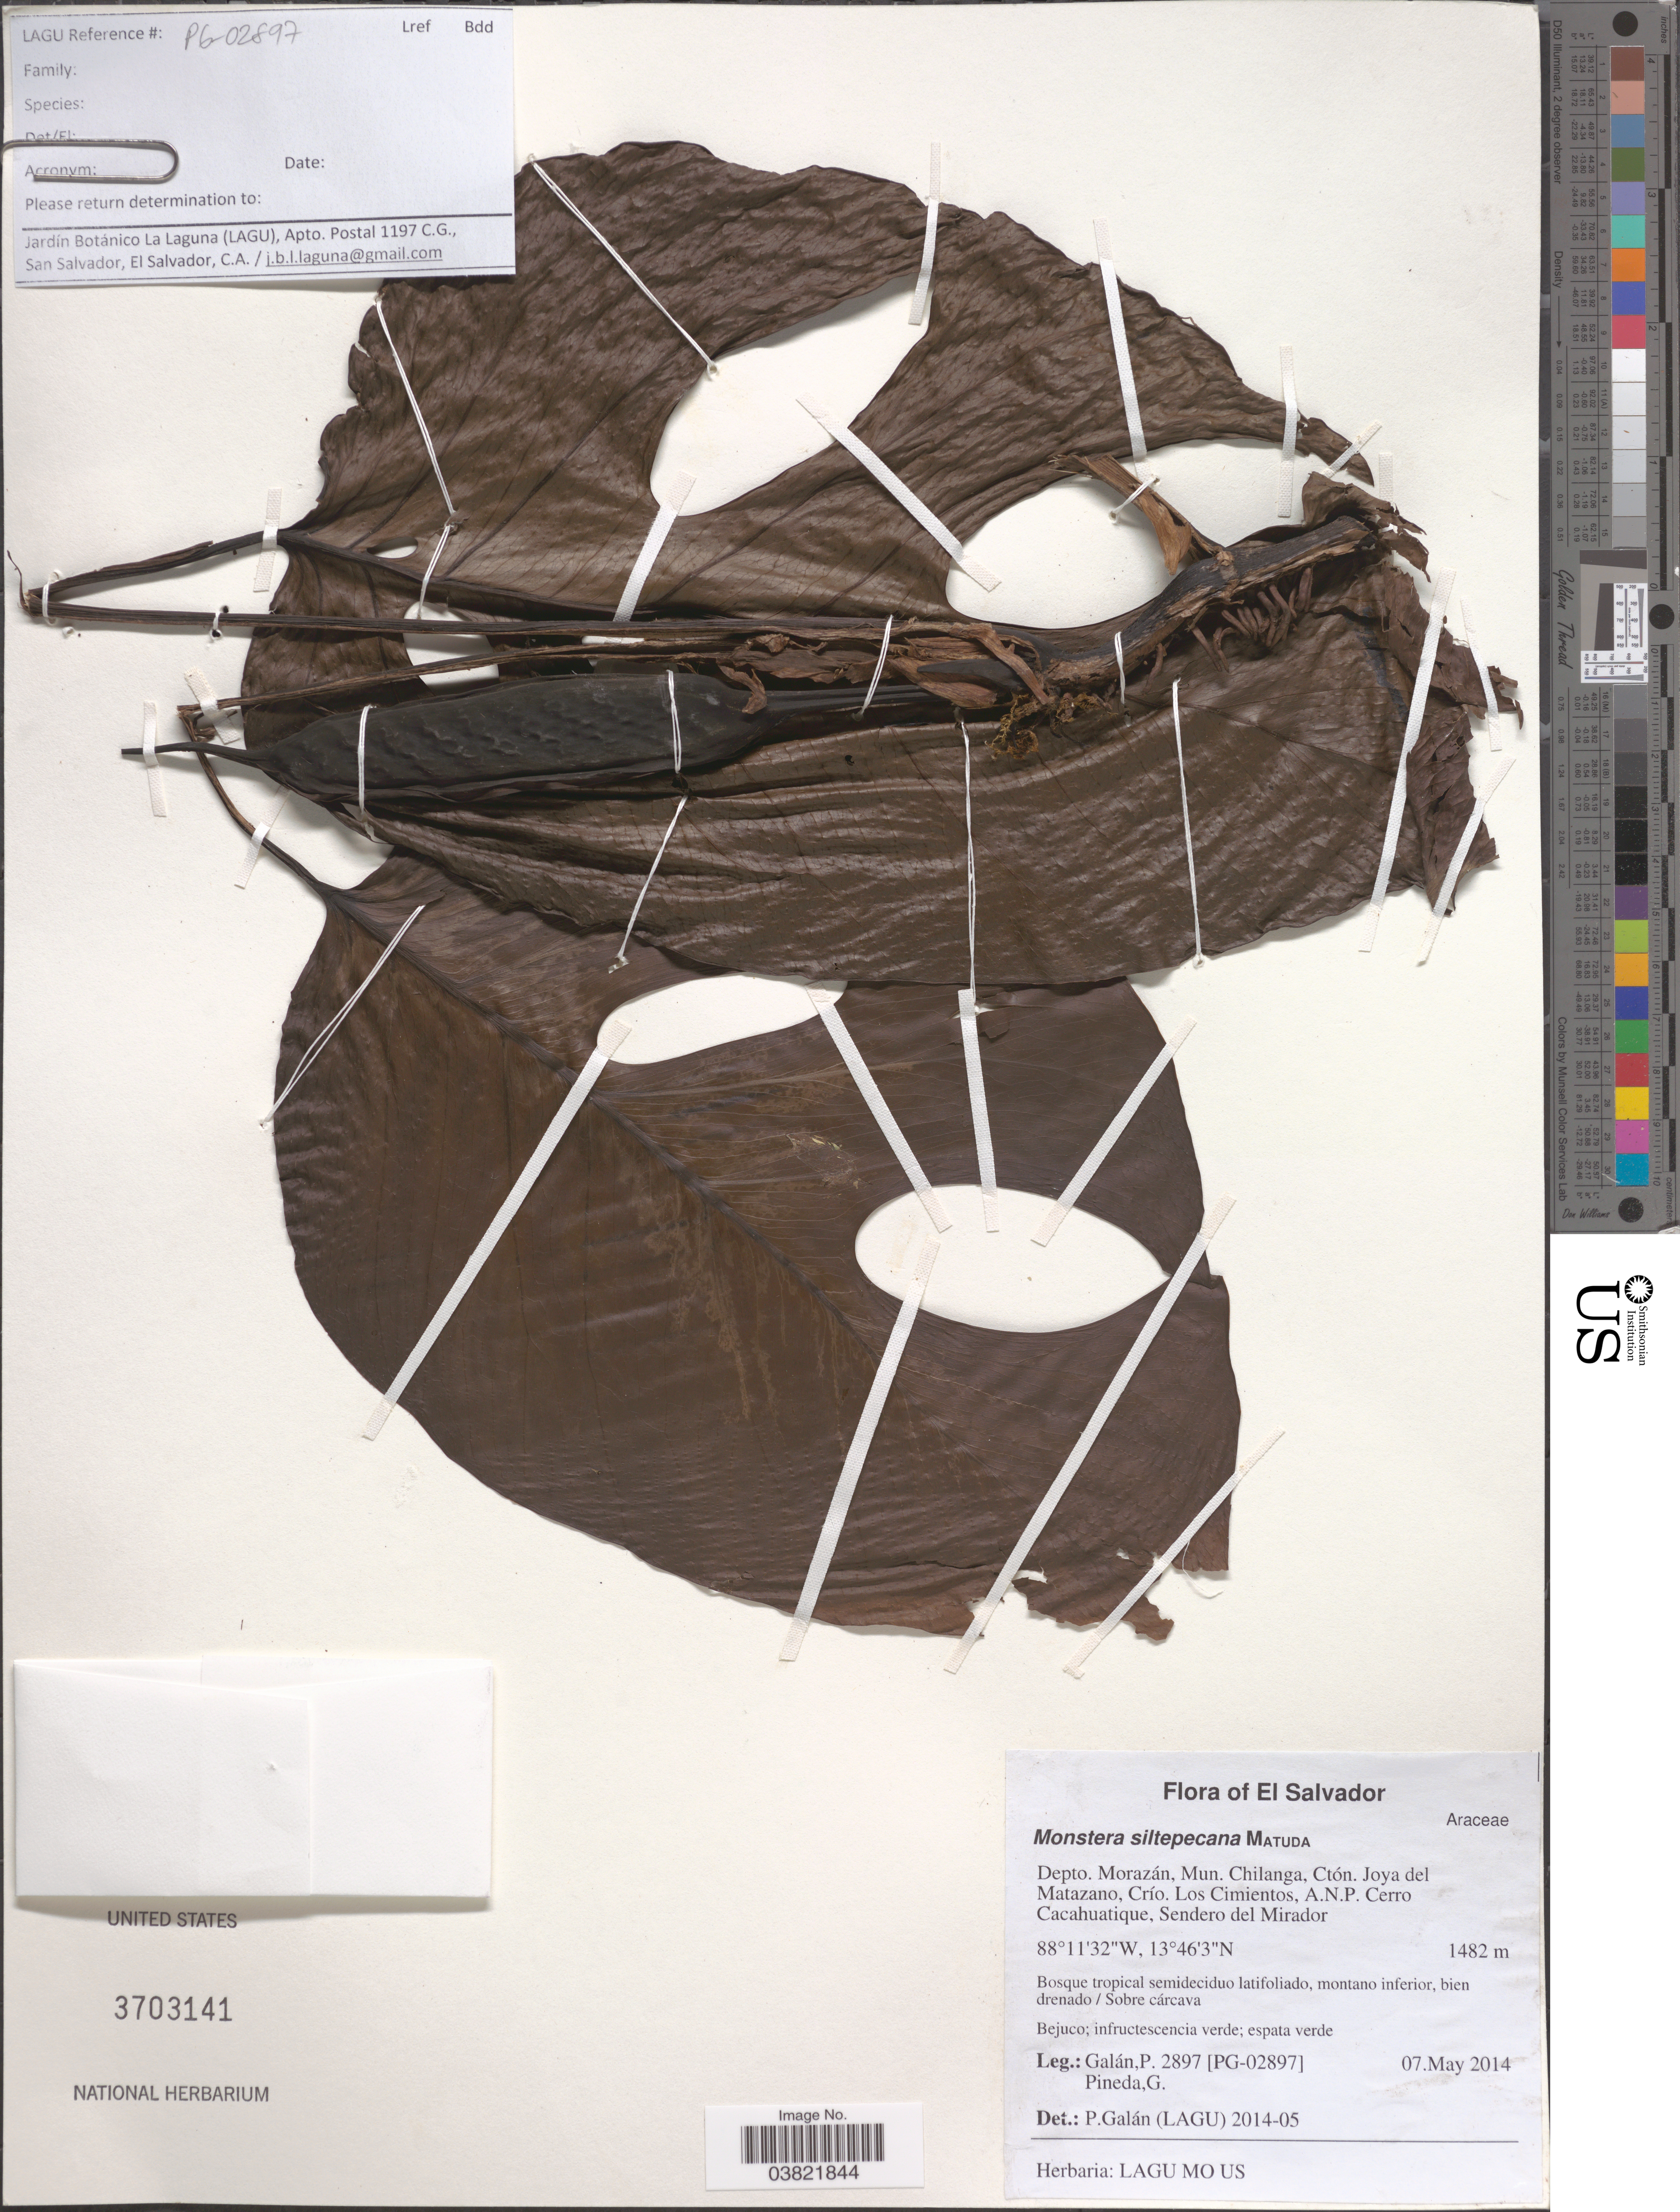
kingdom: Plantae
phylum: Tracheophyta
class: Liliopsida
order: Alismatales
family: Araceae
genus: Monstera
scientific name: Monstera siltepecana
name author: Matuda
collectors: P. Galan & G. Pineda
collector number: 2897 [PG-02897]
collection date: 2014-05-07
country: El Salvador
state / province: Morazan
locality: Depto. Morazán, Mun. Chilanga, Ctón. Joya del Matazano, Crío. Los Cimientos, A.N.P. Cerro Cacahuatique, Sendero del Mirador.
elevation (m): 1482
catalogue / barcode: US 3703141